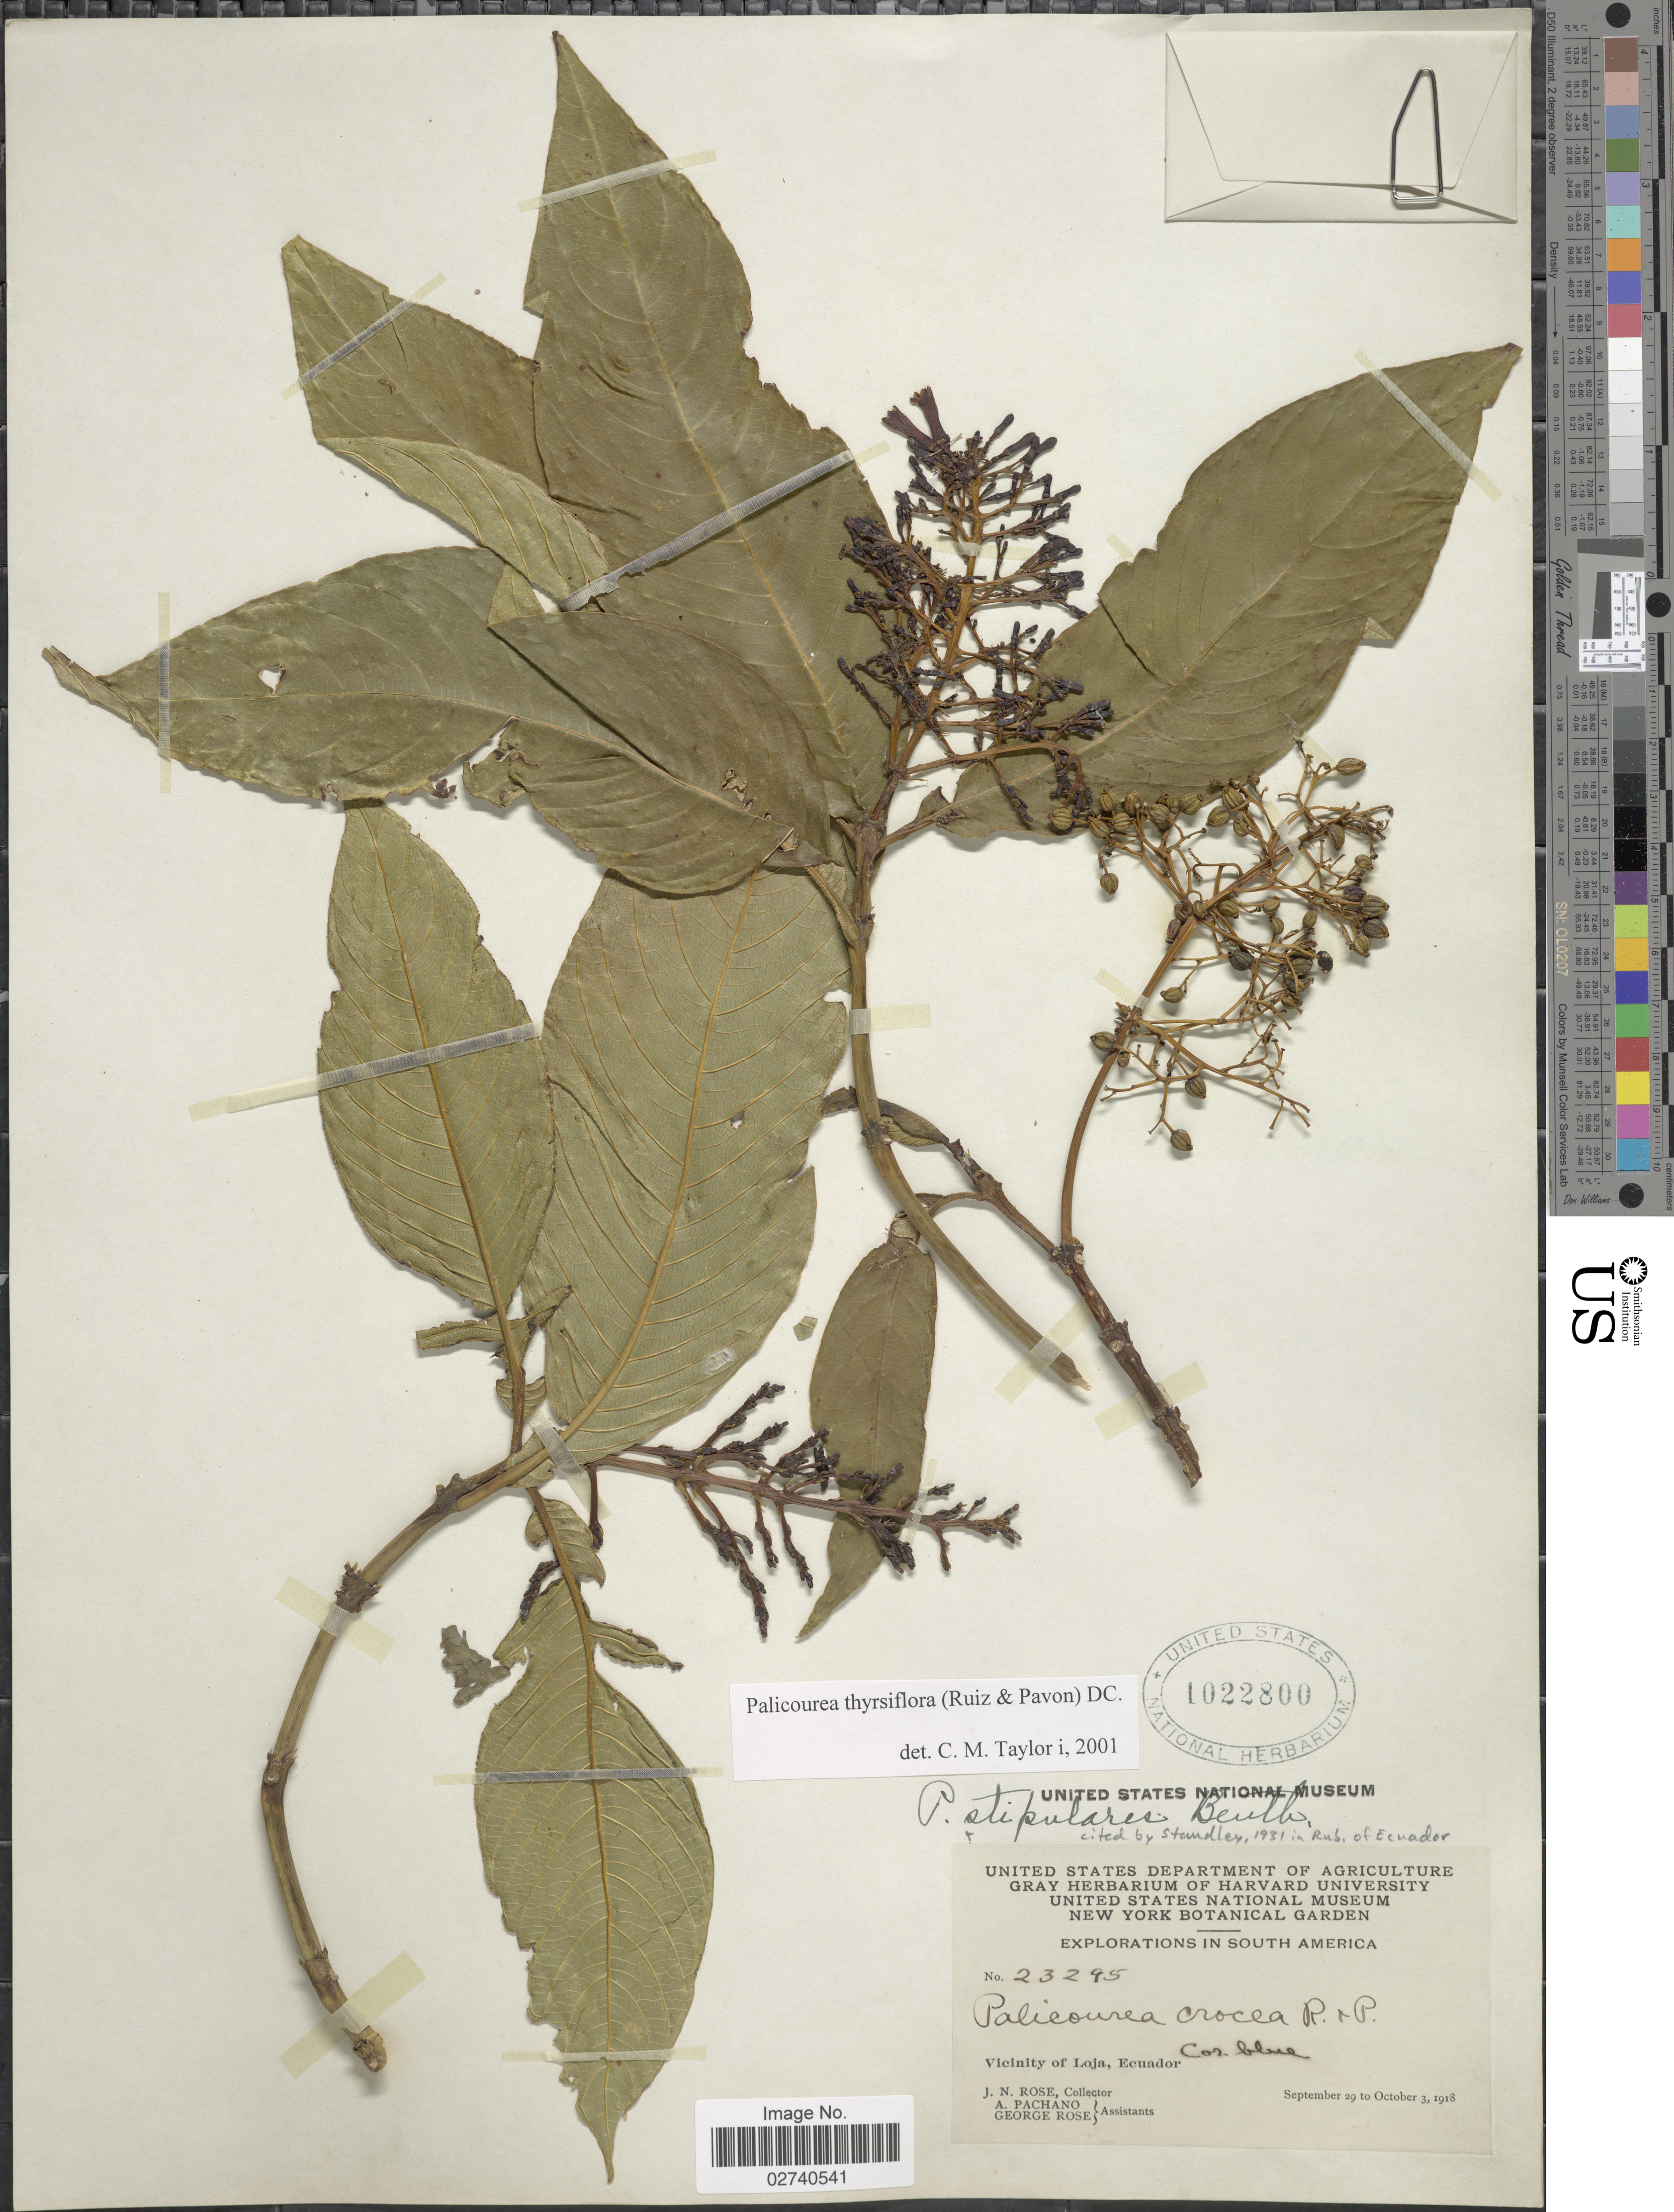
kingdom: Plantae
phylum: Tracheophyta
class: Magnoliopsida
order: Gentianales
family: Rubiaceae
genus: Palicourea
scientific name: Palicourea thyrsiflora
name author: (Ruiz & Pav.) DC.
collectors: J. N. Rose, A. Pachano & G. Rose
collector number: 23295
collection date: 1918-09-29/1918-10-03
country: Ecuador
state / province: Loja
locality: Vicinity of Loja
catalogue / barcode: US 1022800